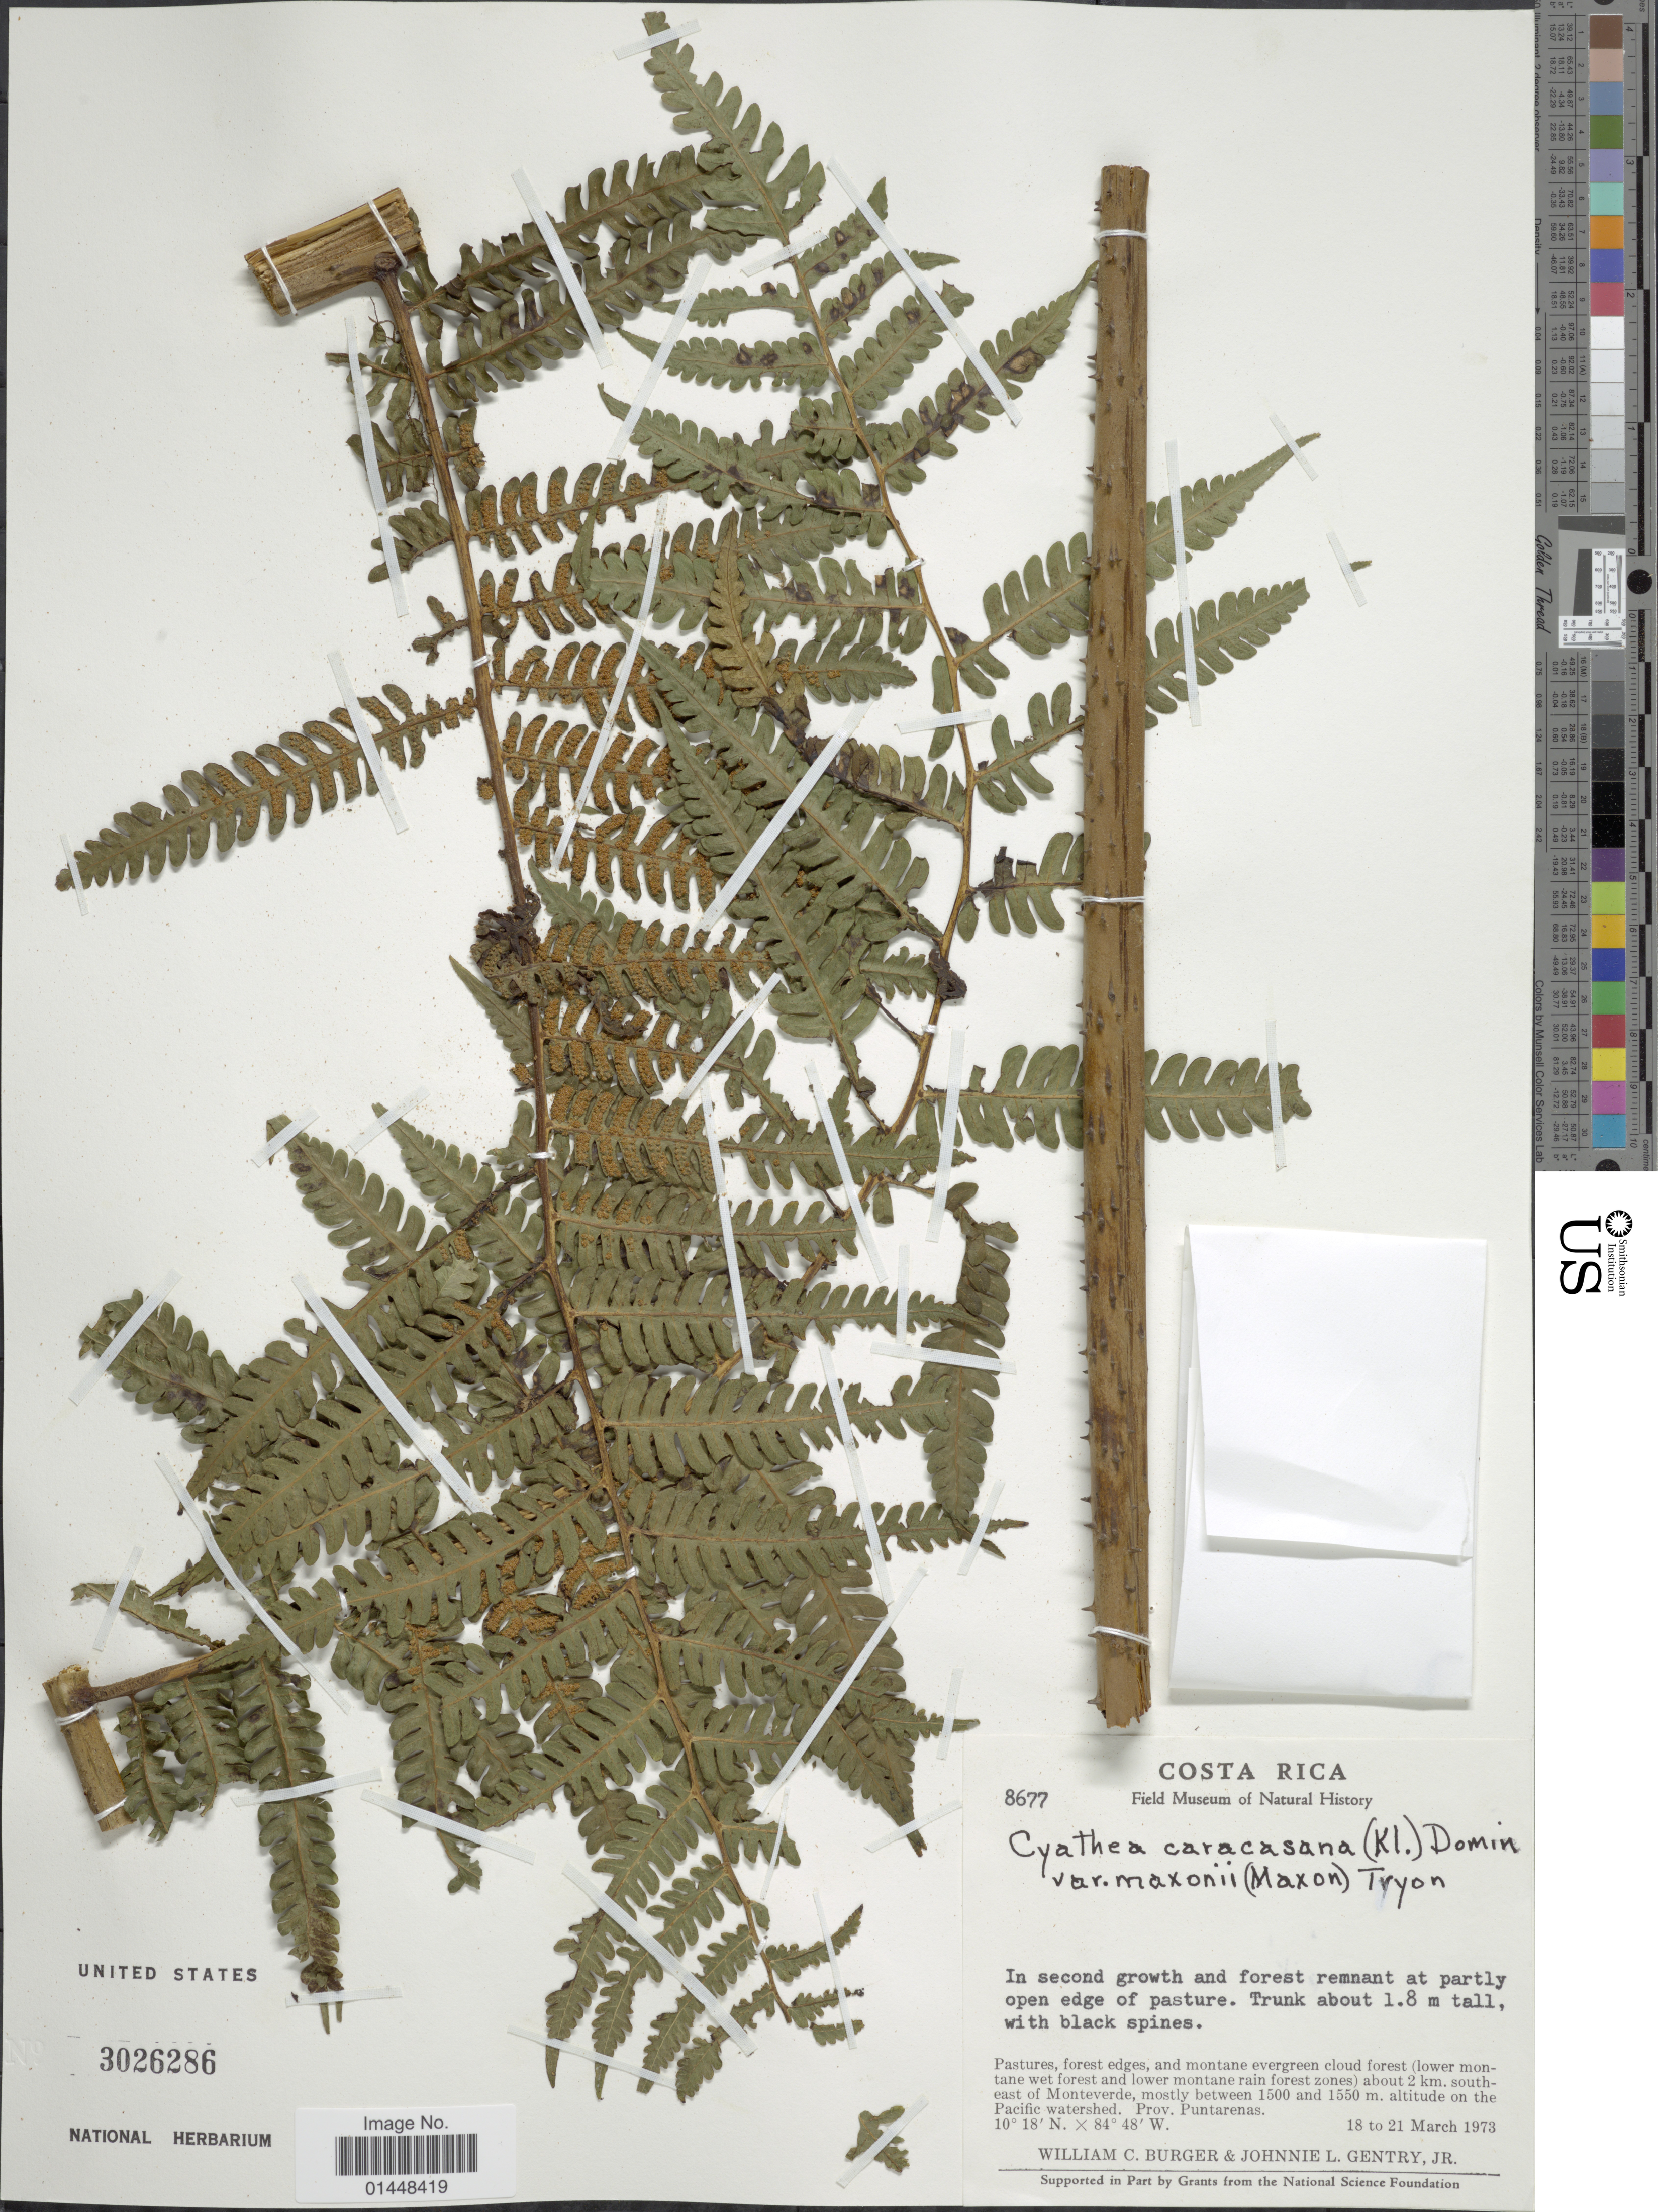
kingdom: Plantae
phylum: Tracheophyta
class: Polypodiopsida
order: Cyatheales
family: Cyatheaceae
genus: Cyathea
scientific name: Cyathea caracasana var. maxonii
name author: (Underw.) R.M. Tryon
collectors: W. Burger & J. L. Gentry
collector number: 8677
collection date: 1973-03-18/1973-03-21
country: Costa Rica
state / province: Puntarenas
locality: About 2 km south east of Monteverde mostly between 1500 and 1550 mon the Pacific Watershed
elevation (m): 1500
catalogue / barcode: US 3026286